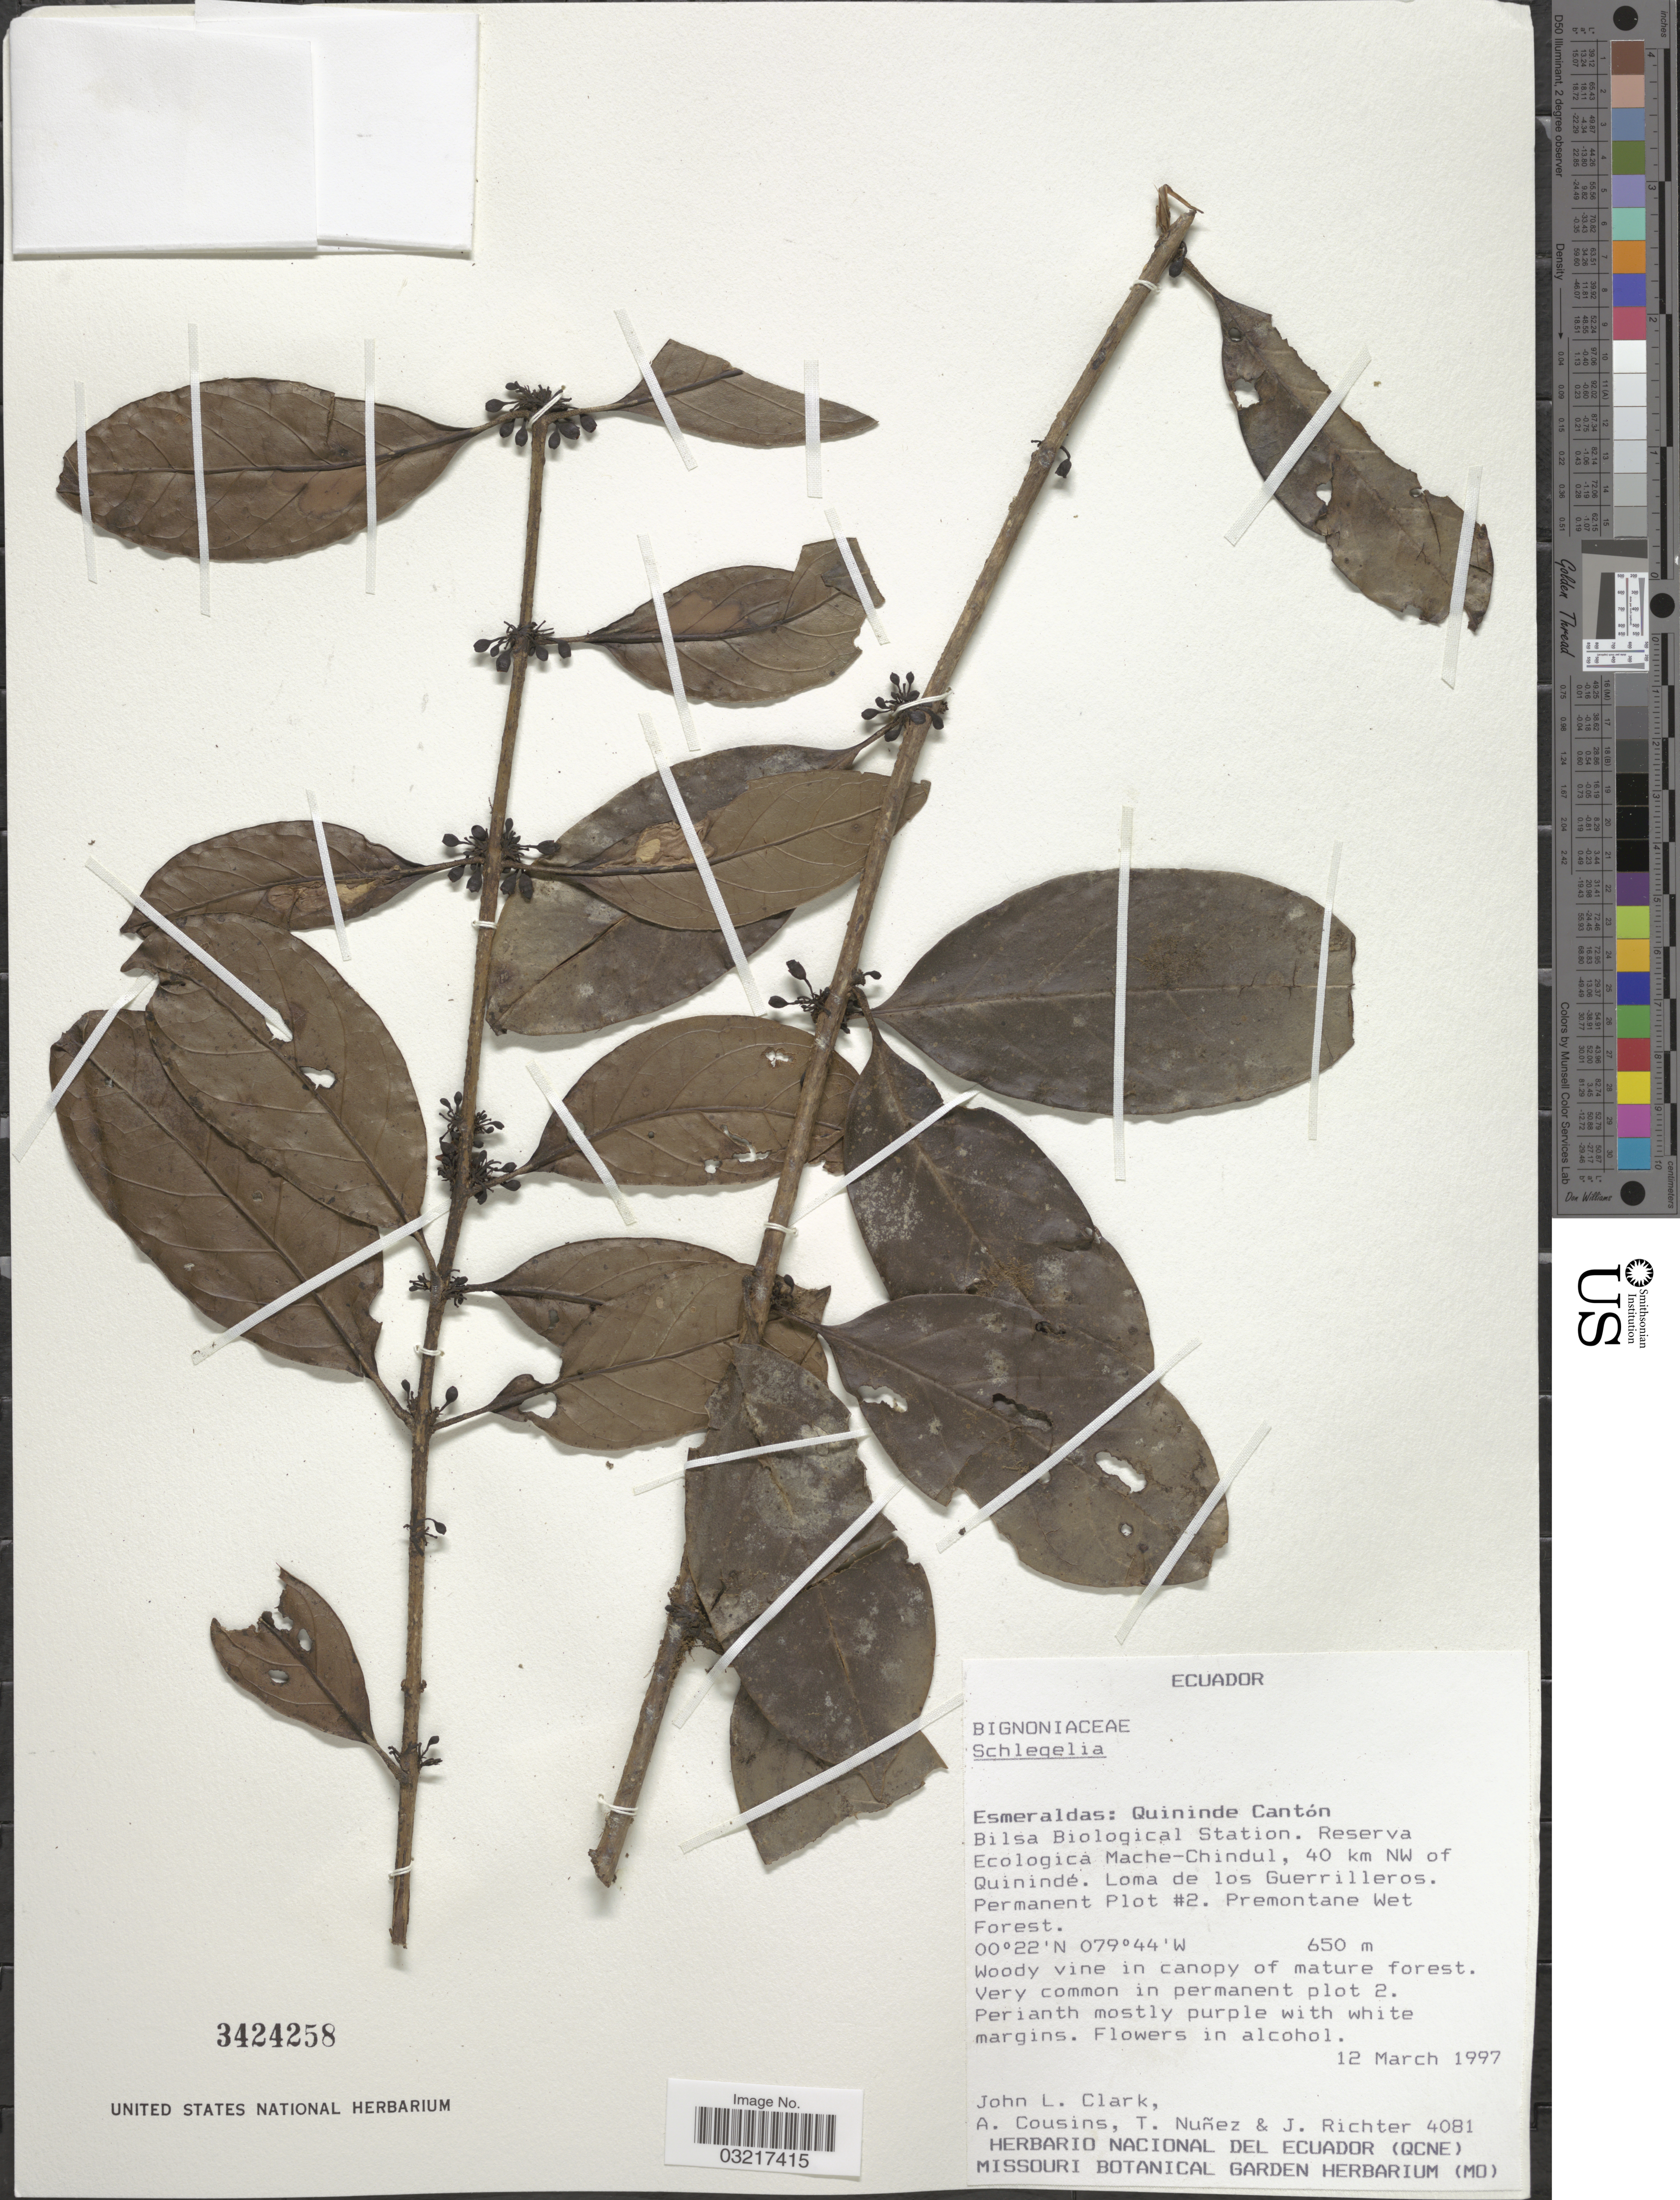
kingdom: Plantae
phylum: Tracheophyta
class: Magnoliopsida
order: Lamiales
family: Schlegeliaceae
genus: Schlegelia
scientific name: Schlegelia sp.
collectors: J. L. Clark, A. Cousins, T. Núñez & J. Richter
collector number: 4081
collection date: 1997-03-12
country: Ecuador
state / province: Esmeraldas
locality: Quininde Cantón. Bilsa Biological Station. Reserva Ecologica Mache-Chindul, 40 km NW of Quinindé. Loma de los Guerilleros. Permanent Plot #2. Premontane Wet Forest.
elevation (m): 650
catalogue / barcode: US 3424258